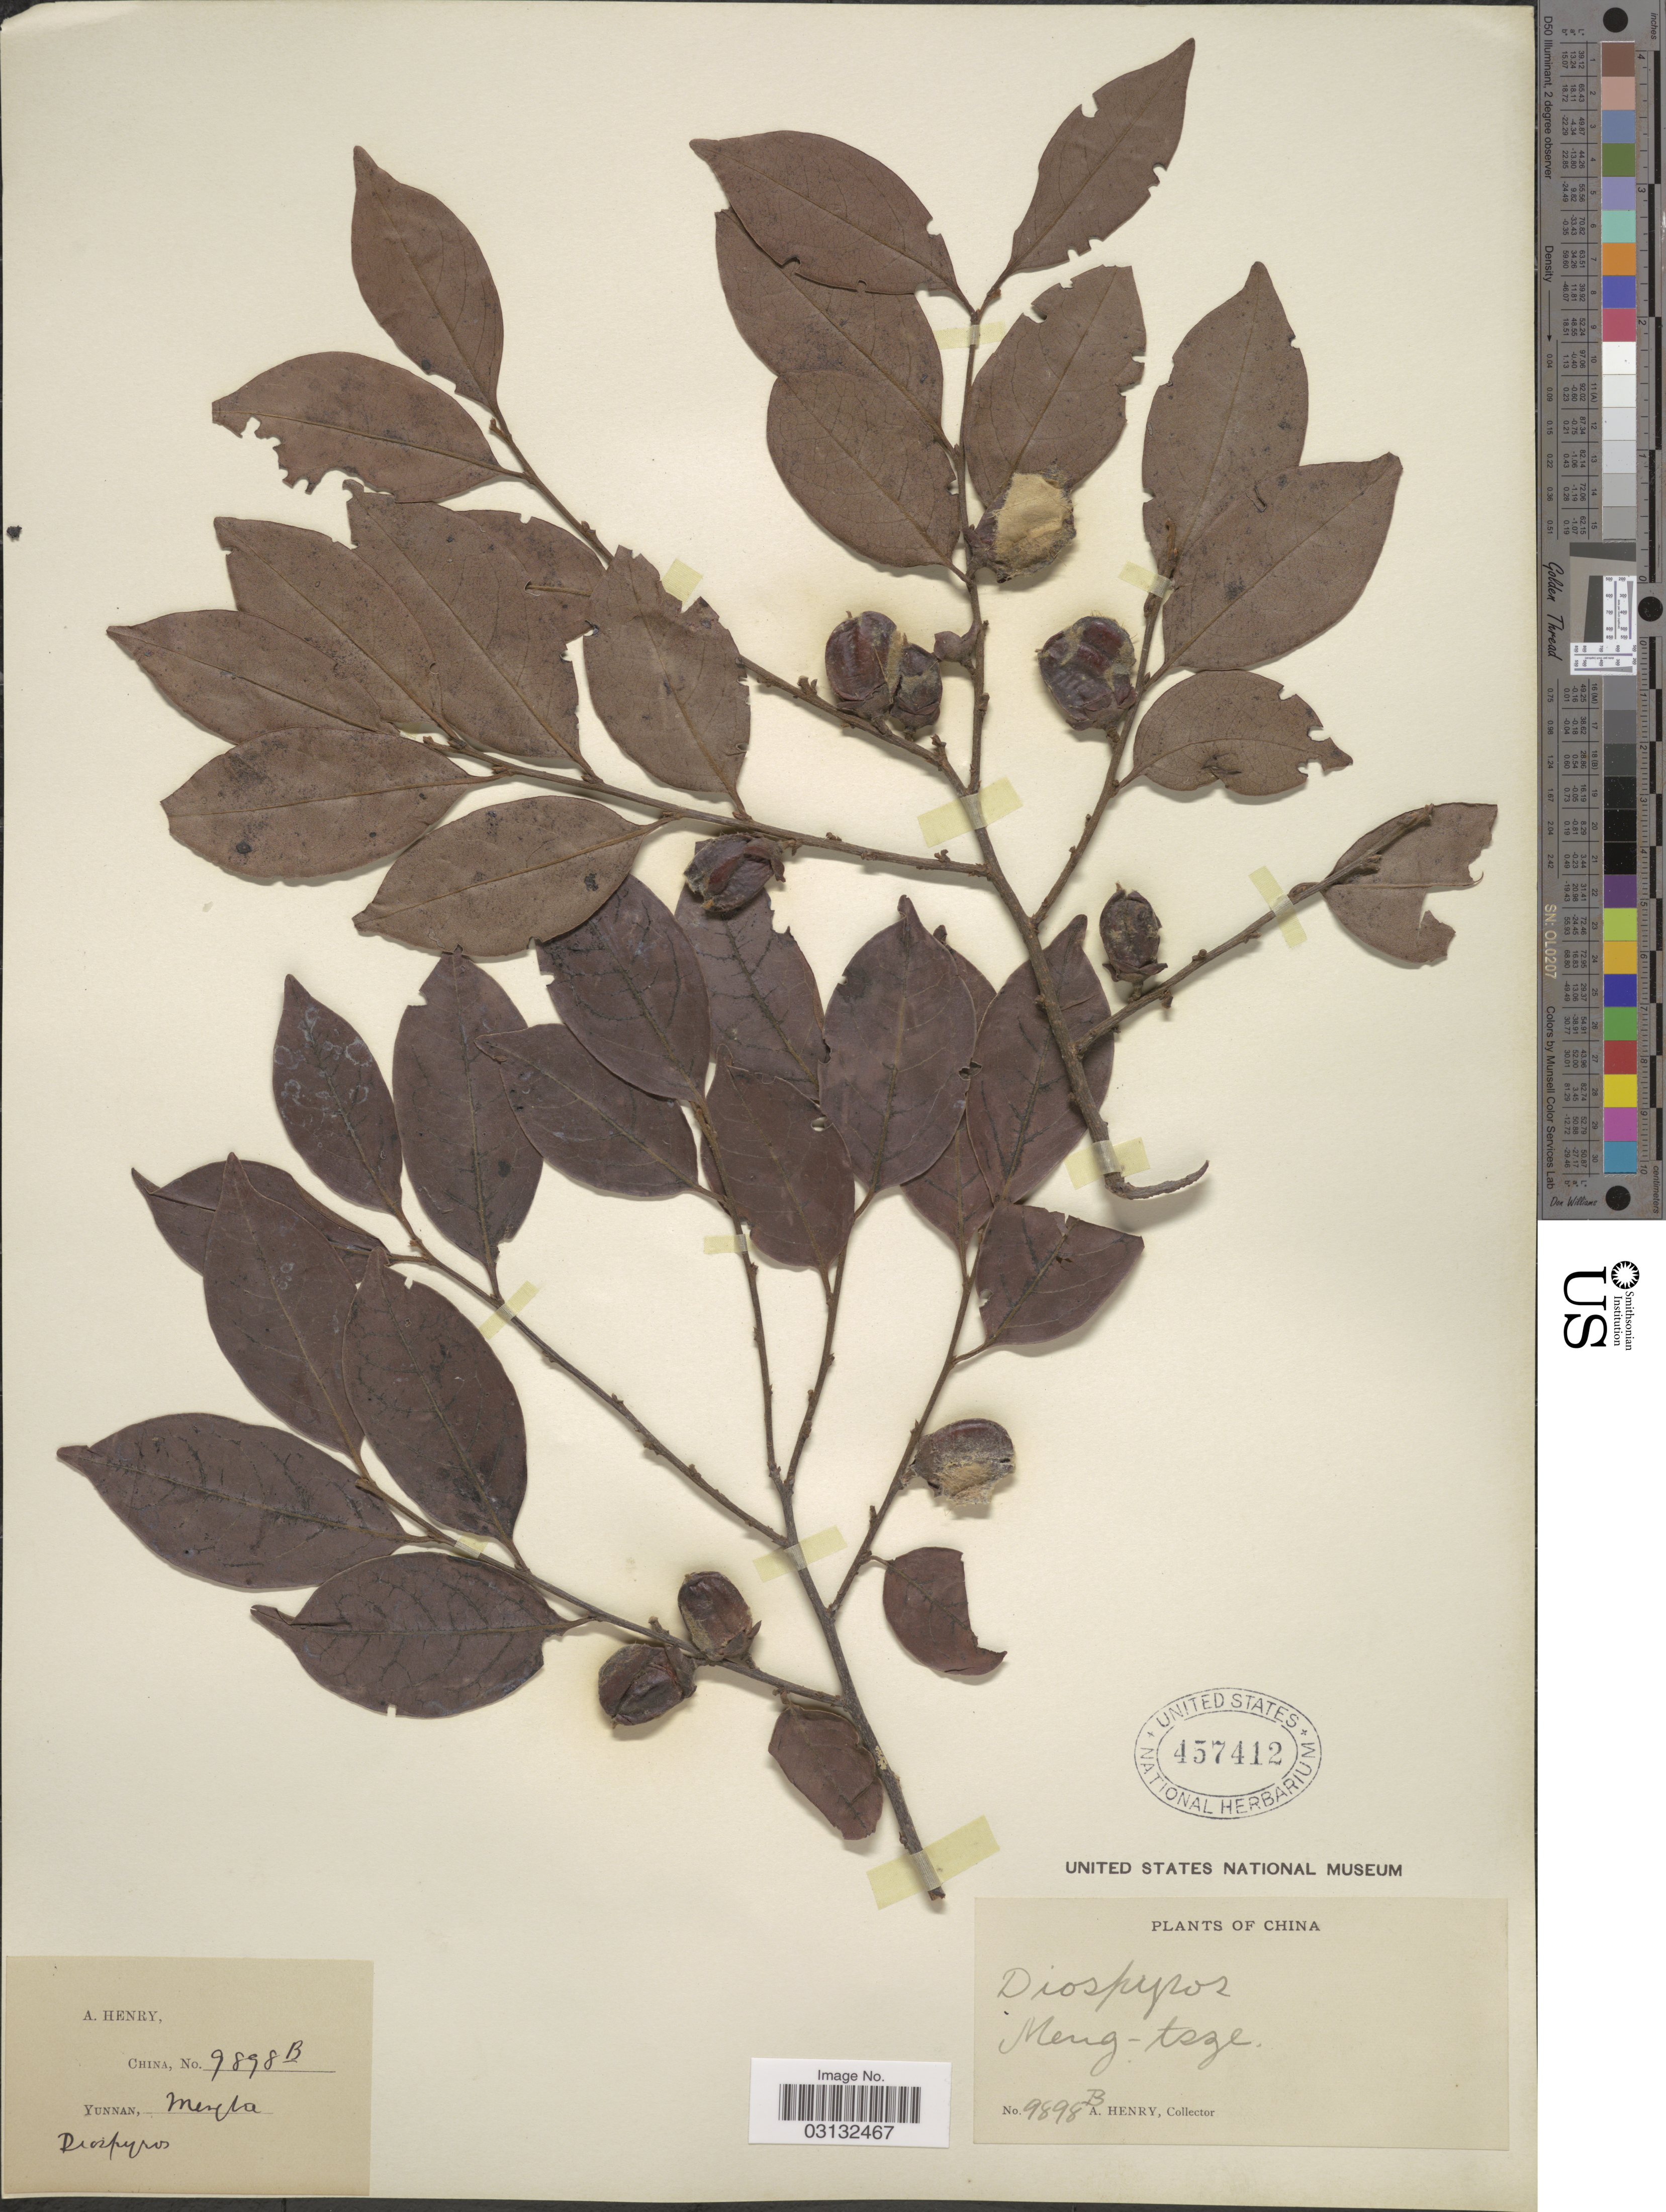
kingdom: Plantae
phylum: Tracheophyta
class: Magnoliopsida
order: Ericales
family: Ebenaceae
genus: Diospyros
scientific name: Diospyros sp.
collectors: A. Henry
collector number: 9898 B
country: China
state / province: Yunnan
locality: Meng-tsze.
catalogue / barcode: US 457412